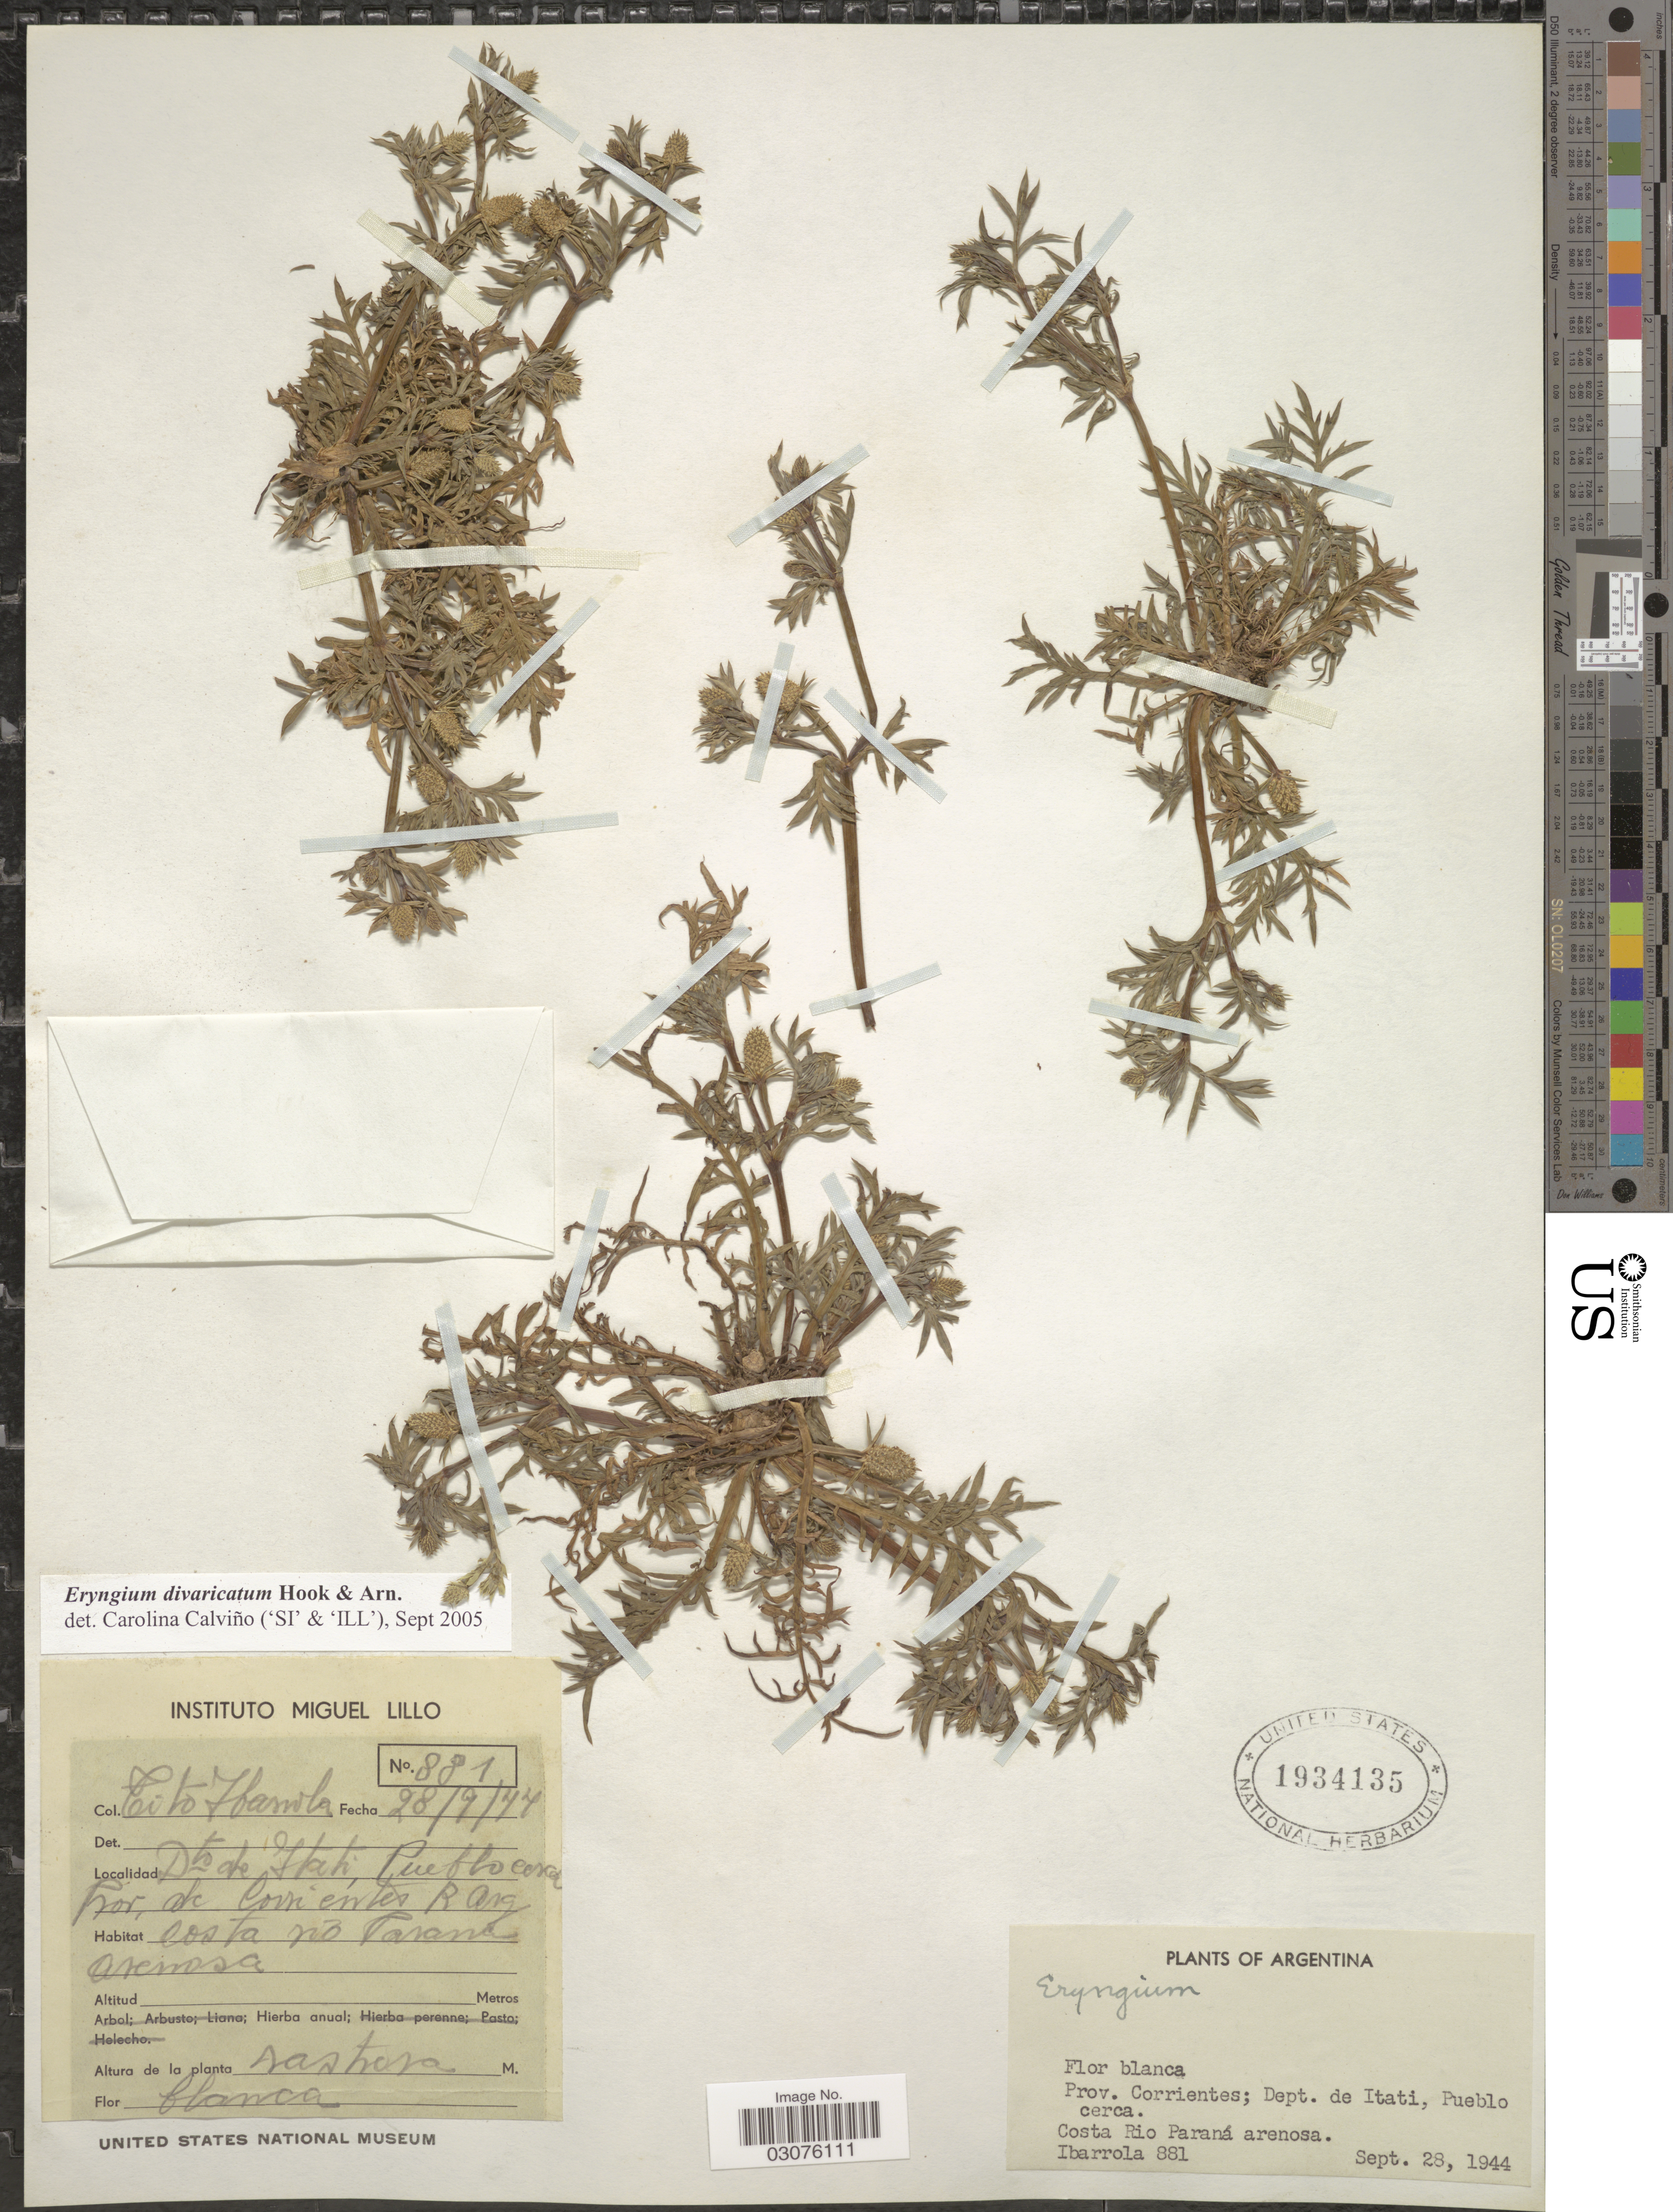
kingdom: Plantae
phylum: Tracheophyta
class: Magnoliopsida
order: Apiales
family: Apiaceae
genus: Eryngium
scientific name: Eryngium divaricatum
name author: Hook. & Arn.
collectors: Ibarrola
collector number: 881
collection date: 1944-09-28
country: Argentina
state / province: Corrientes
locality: Prov. Corrientes; Dept. de Itati, Pueblo cerca. Costa Rio Paraná arenosa.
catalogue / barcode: US 1934135